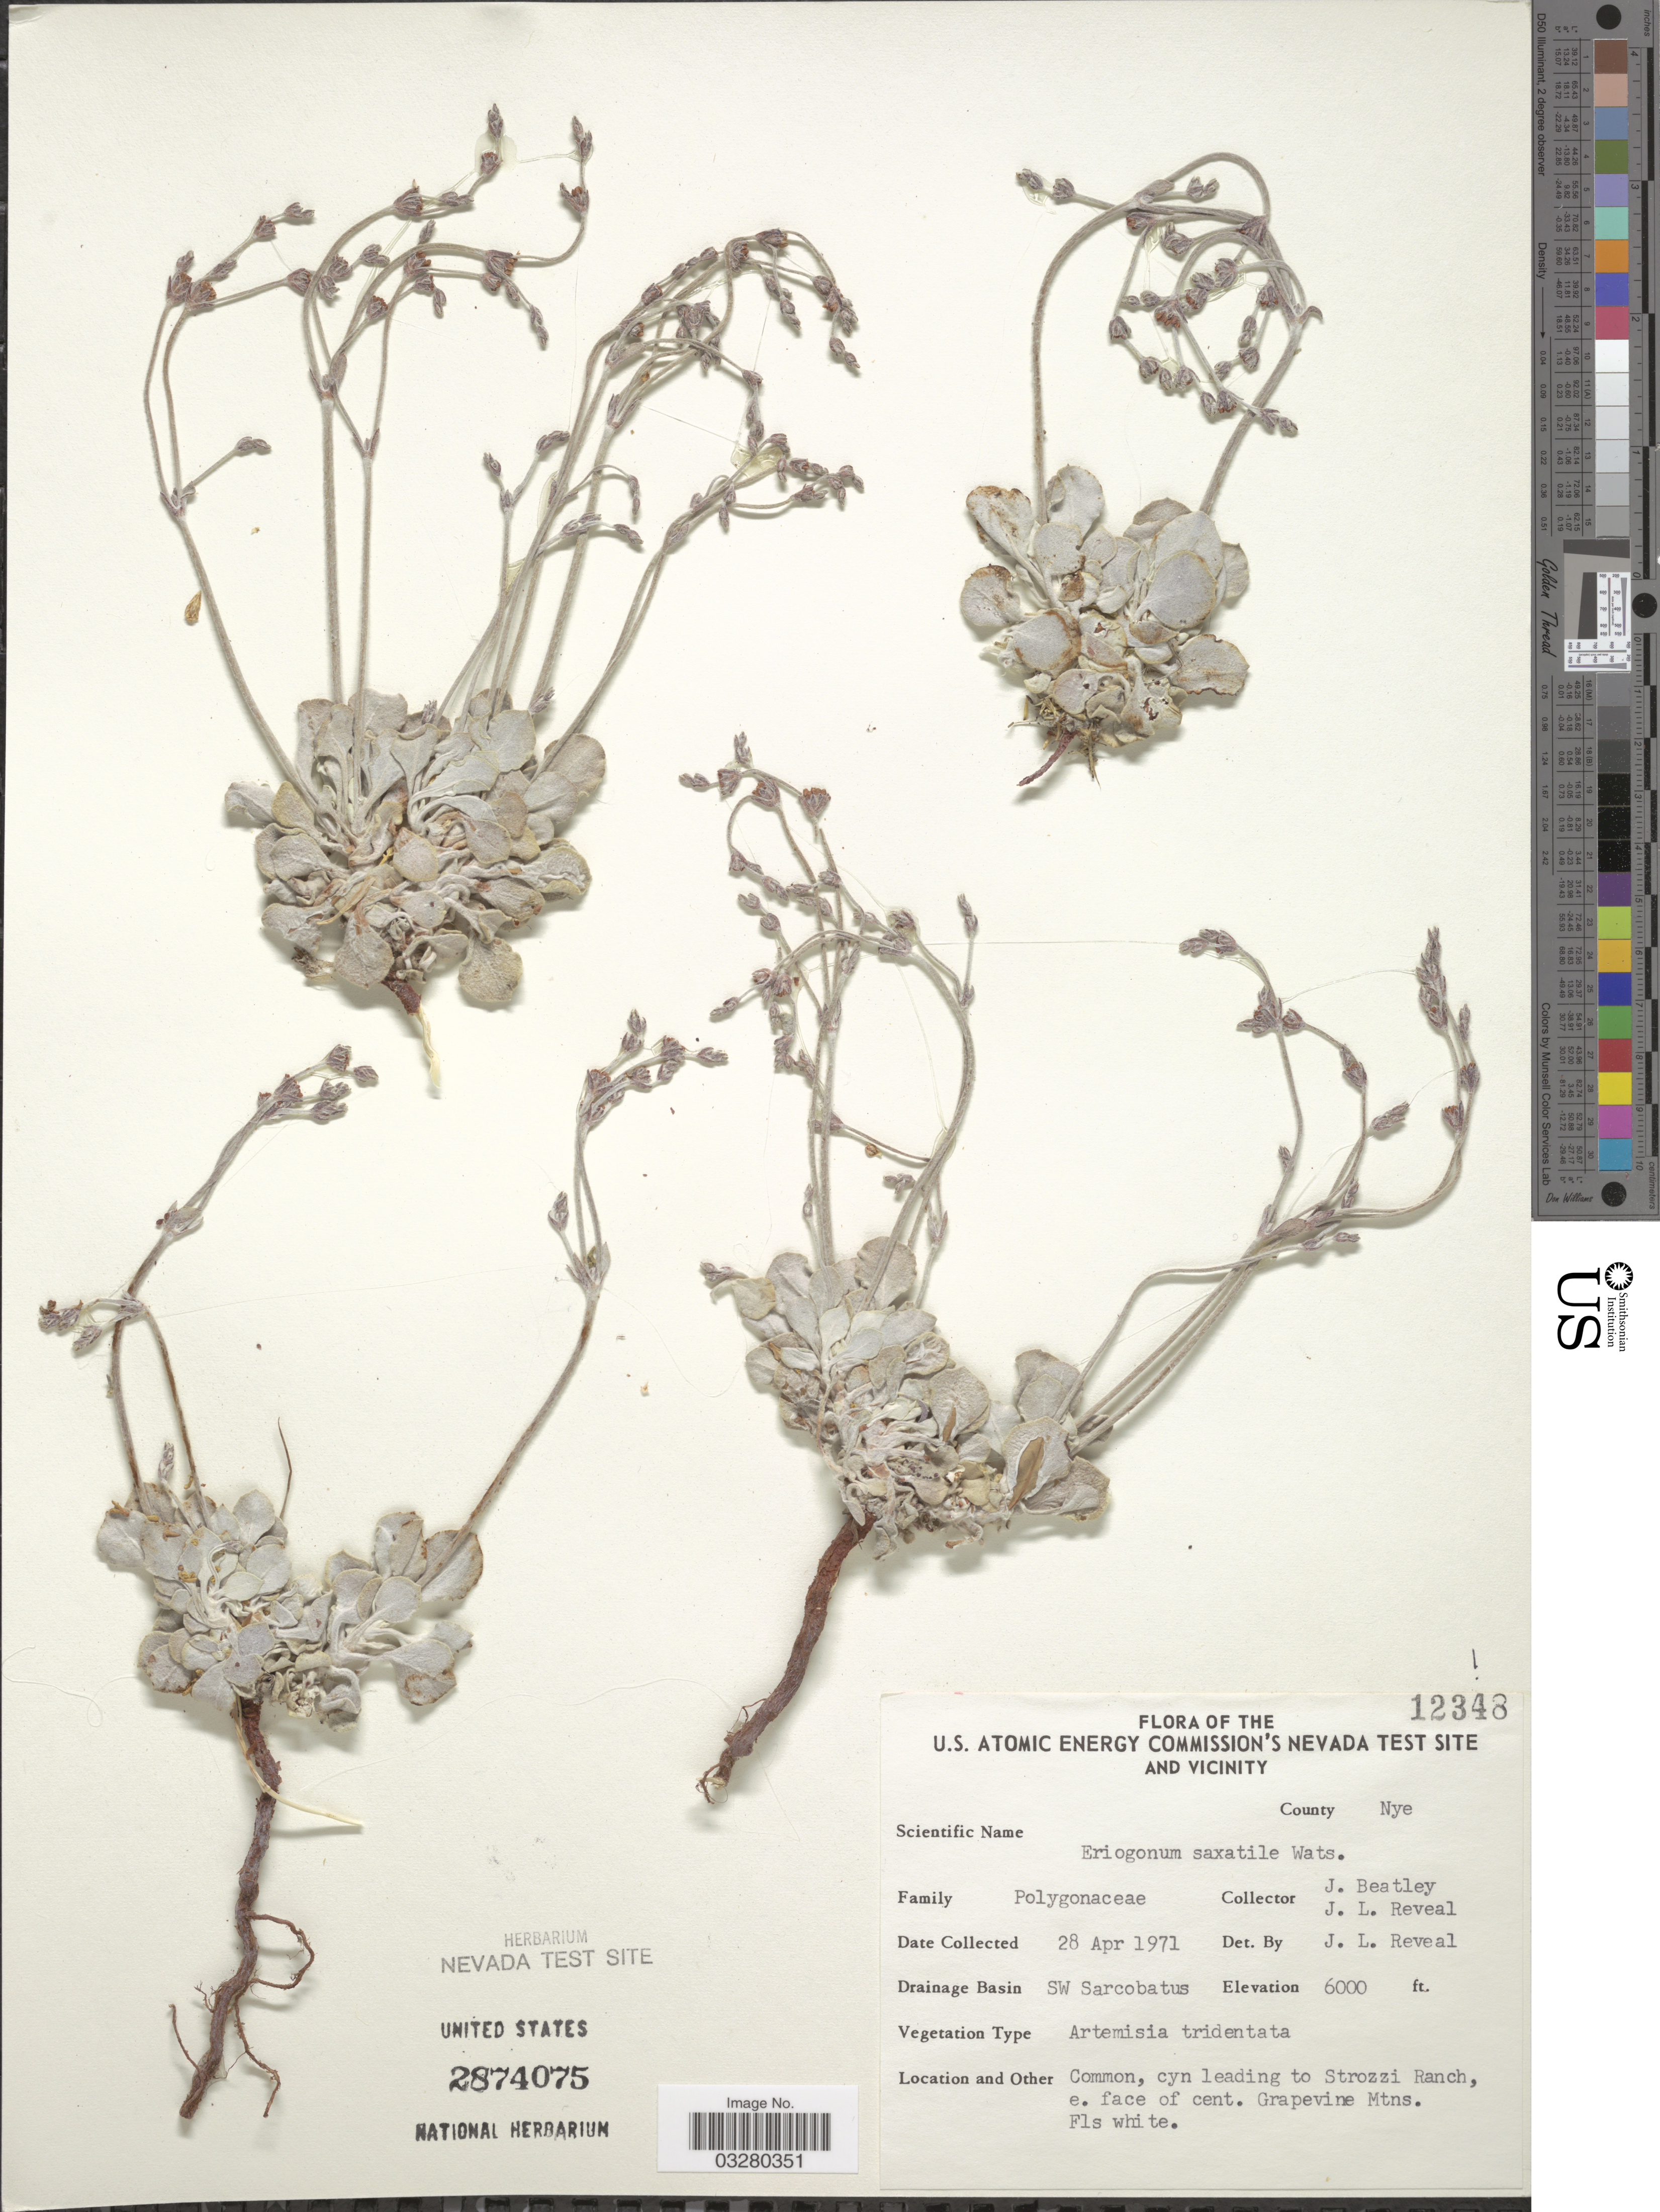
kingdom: Plantae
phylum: Tracheophyta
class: Magnoliopsida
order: Caryophyllales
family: Polygonaceae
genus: Eriogonum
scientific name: Eriogonum saxatile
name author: S. Watson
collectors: J. C. Beatley & J. L. Reveal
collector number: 12348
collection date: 1971-04-28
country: United States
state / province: Nevada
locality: U.S. Atomic Energy Commission's Nevada Test Site and Vicinity. County Nye. Drainage Basin SW Sarcobatus. Cyn leading to Strozzi Ranch, e. face of cent. Grapevine Mtns.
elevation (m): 1829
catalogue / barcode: US 2874075